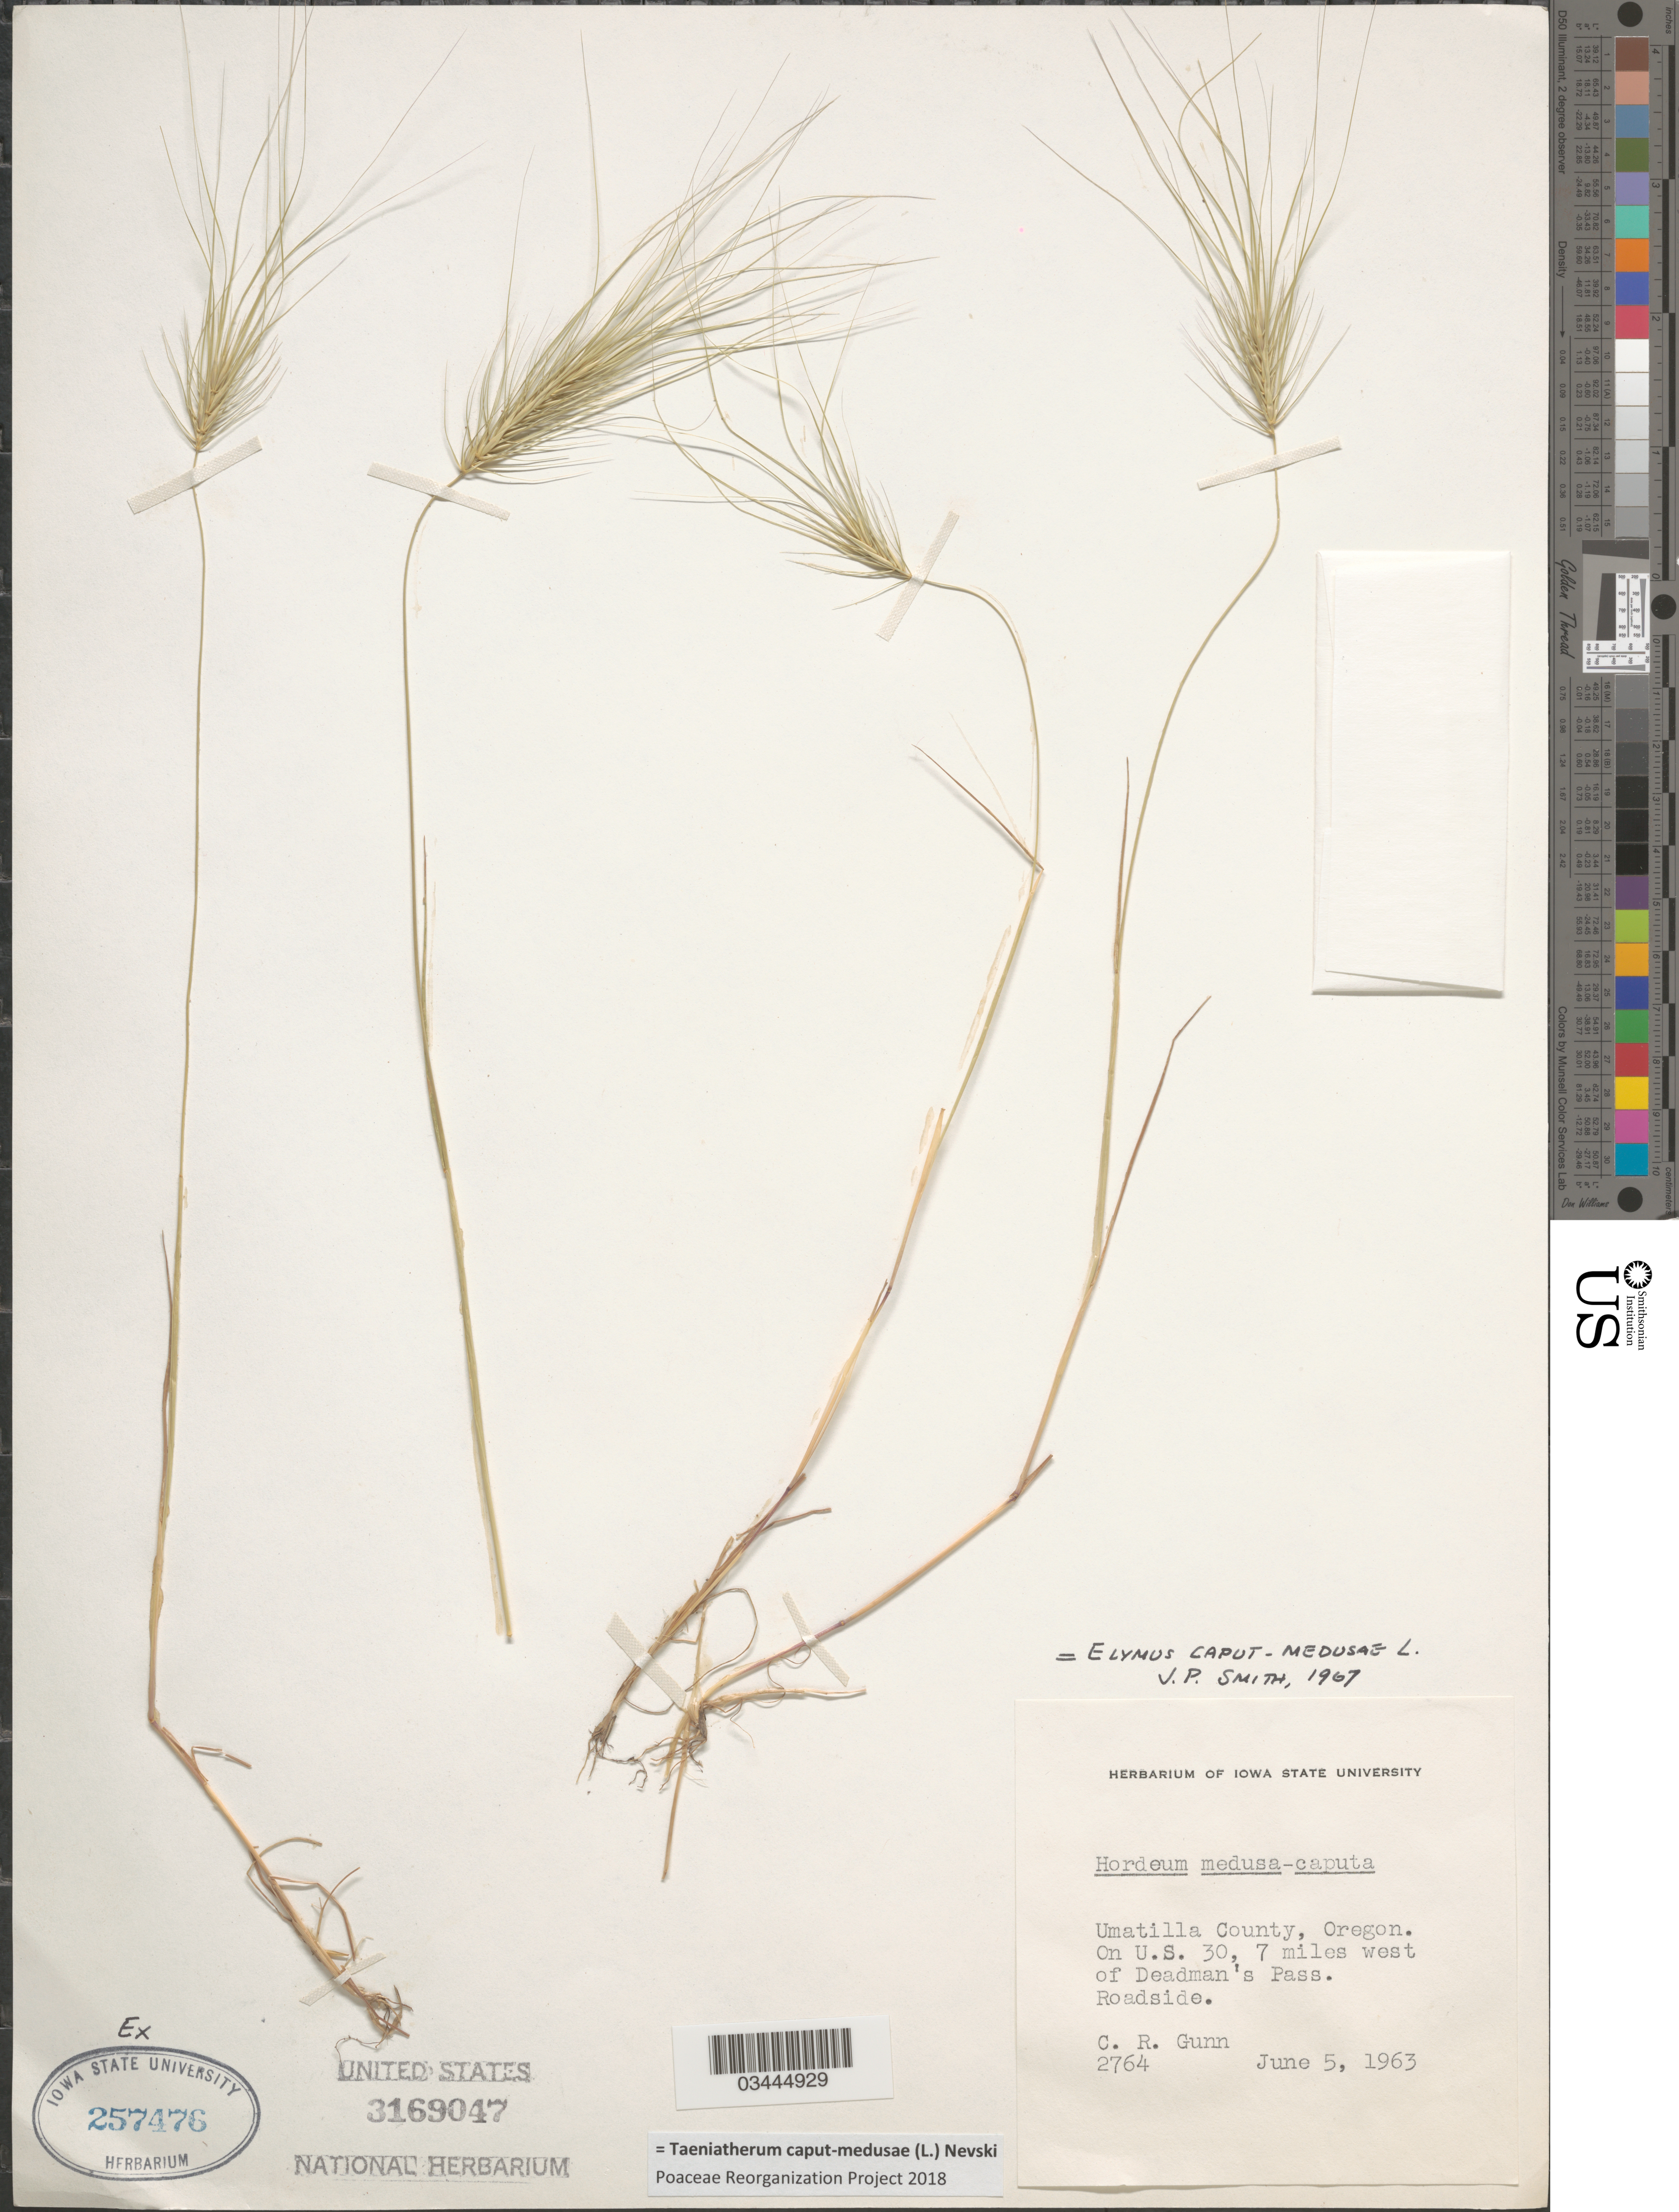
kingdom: Plantae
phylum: Tracheophyta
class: Liliopsida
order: Poales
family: Poaceae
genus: Taeniatherum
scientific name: Taeniatherum caput-medusae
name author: L.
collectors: C. R. Gunn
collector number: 2764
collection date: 1963-06-05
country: United States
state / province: Oregon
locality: Umatilla County. On U.S. 30, 7 miles west of Deadman's Pass. Roadside.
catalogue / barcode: US 3169047